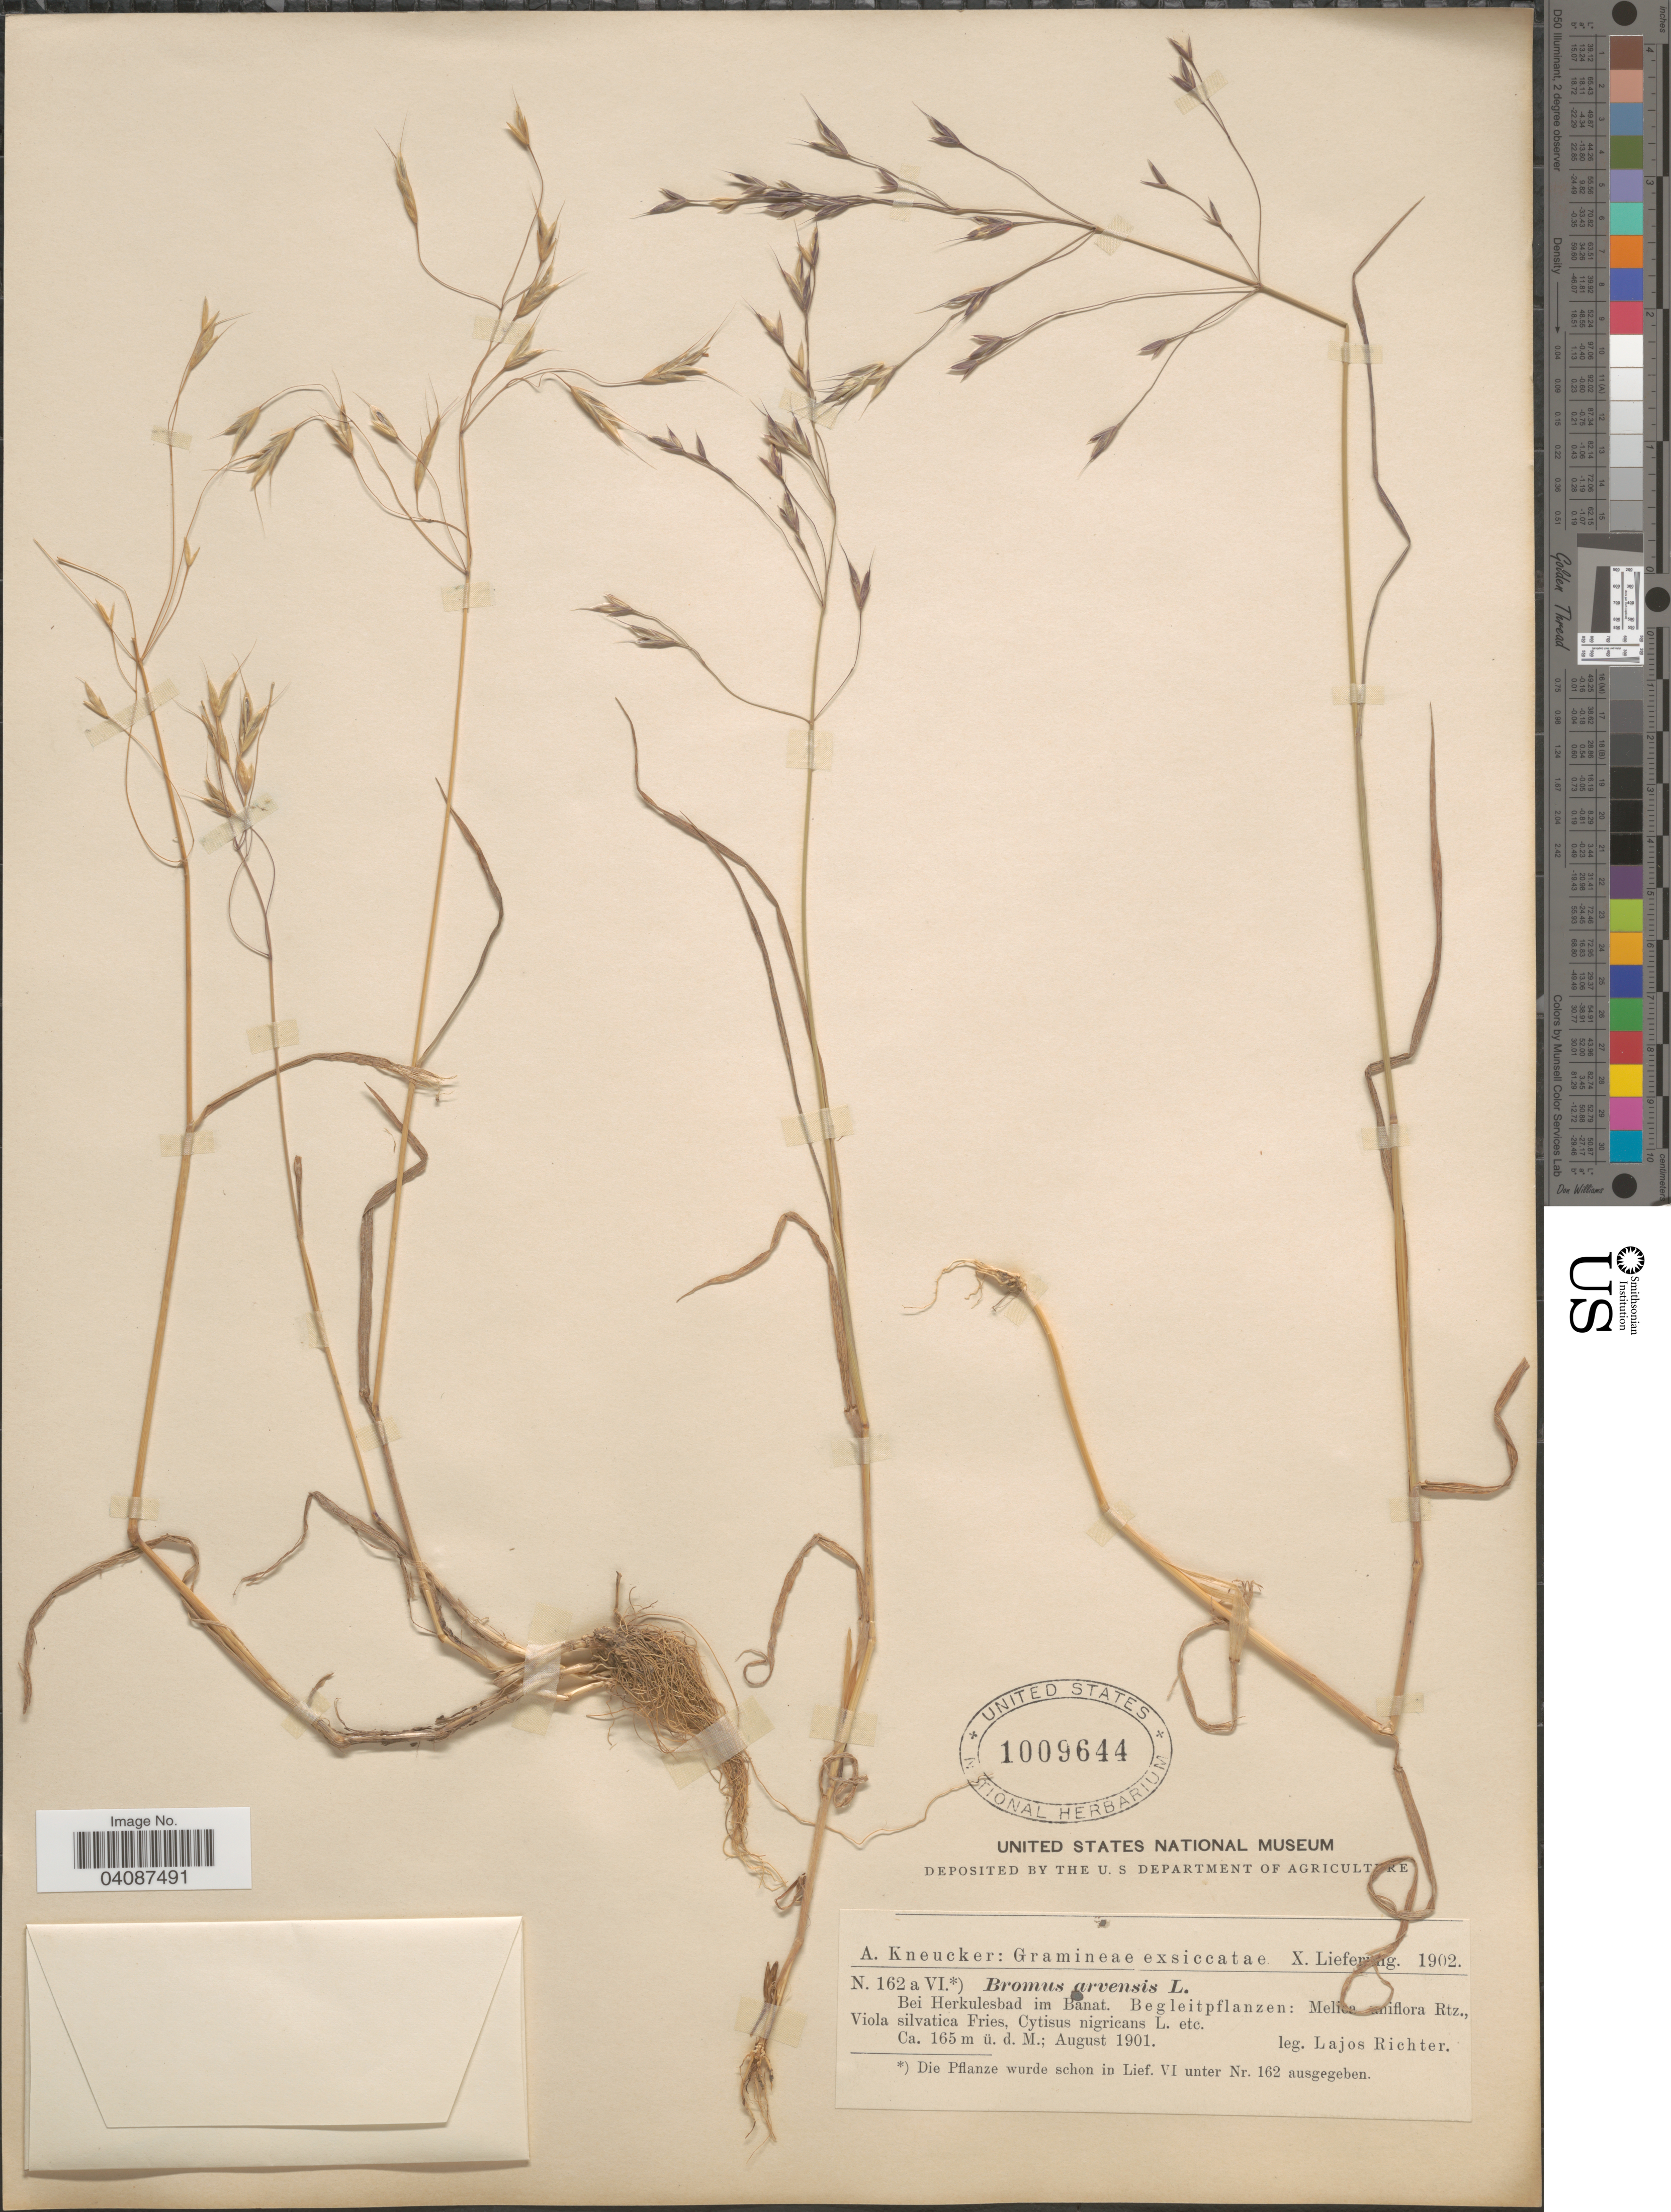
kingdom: Plantae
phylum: Tracheophyta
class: Liliopsida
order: Poales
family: Poaceae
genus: Bromus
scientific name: Bromus arvensis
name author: L.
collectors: L. Richter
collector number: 162aVI?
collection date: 1901-08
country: Romania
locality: Bei Herkulesbad im Banat.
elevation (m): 165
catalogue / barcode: US 1009644